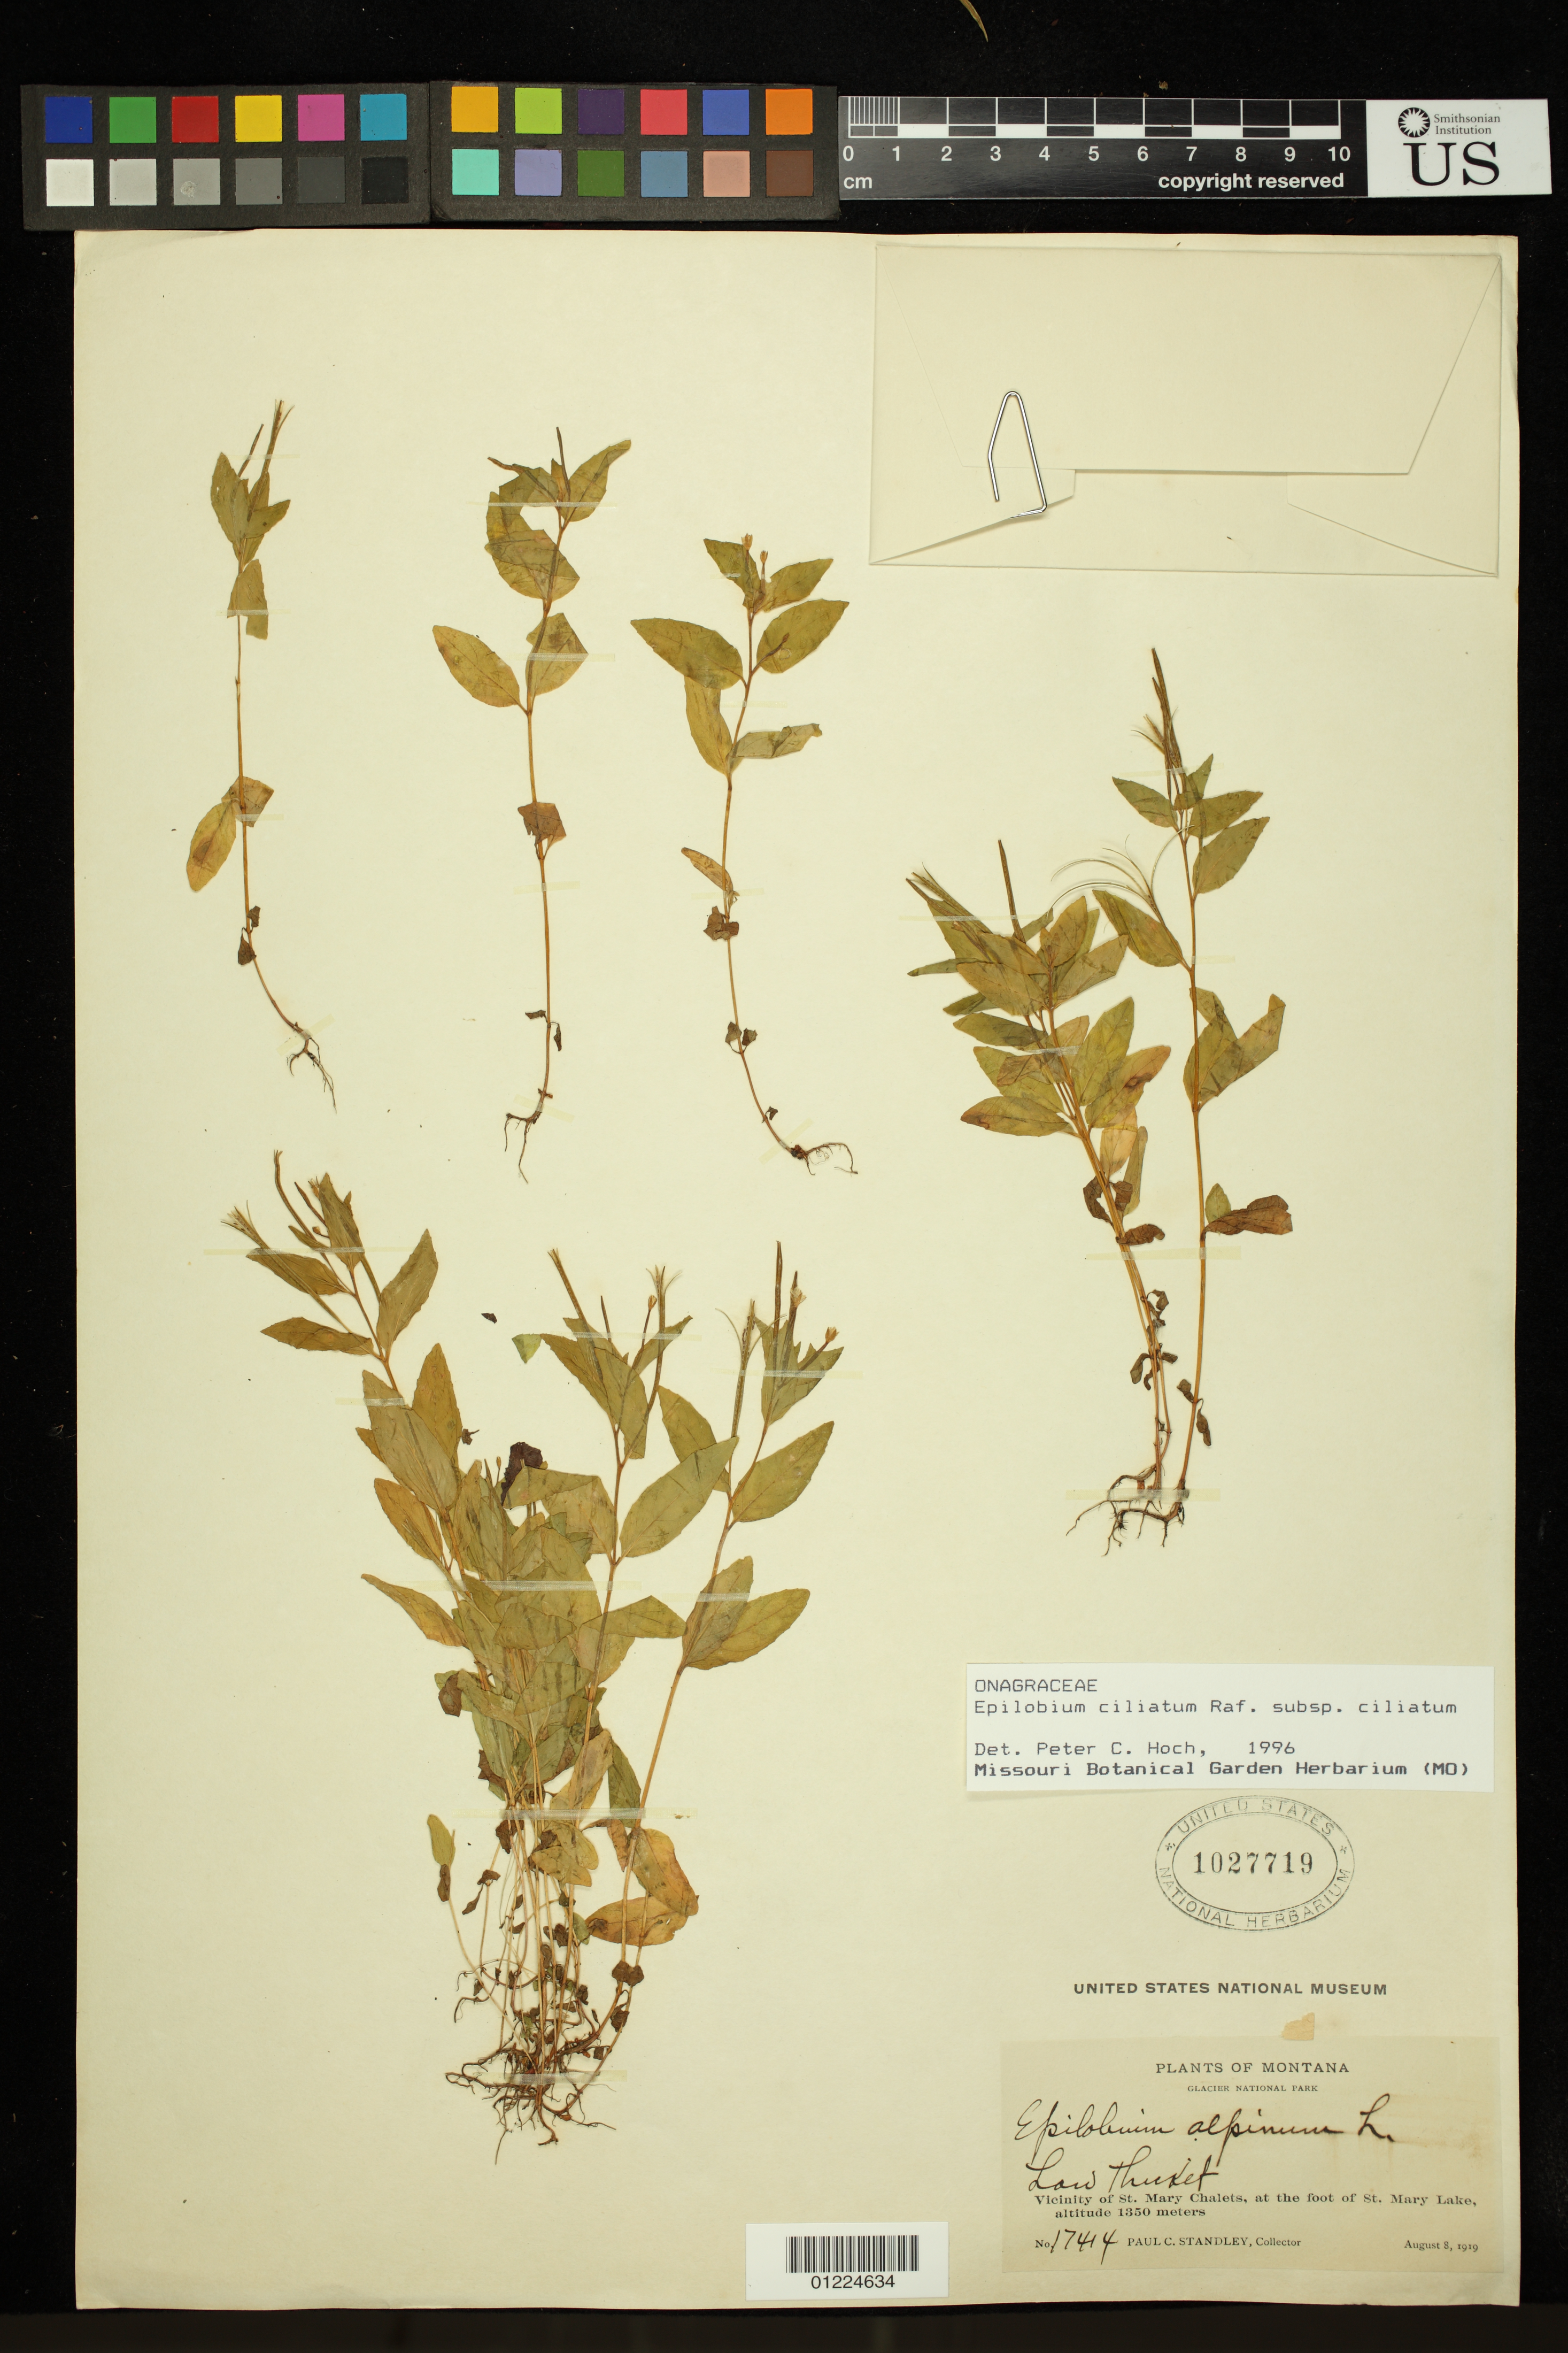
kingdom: Plantae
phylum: Tracheophyta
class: Magnoliopsida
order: Myrtales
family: Onagraceae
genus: Epilobium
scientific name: Epilobium ciliatum subsp. ciliatum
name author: Raf.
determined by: Hoch, P. C.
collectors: P. C. Standley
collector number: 17414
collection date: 1919-08-08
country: United States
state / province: Montana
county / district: Glacier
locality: Glacier National Park; vicinity of St. Mary Chalets, at foot of St. Mary Lake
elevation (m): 1350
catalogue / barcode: US 1027719